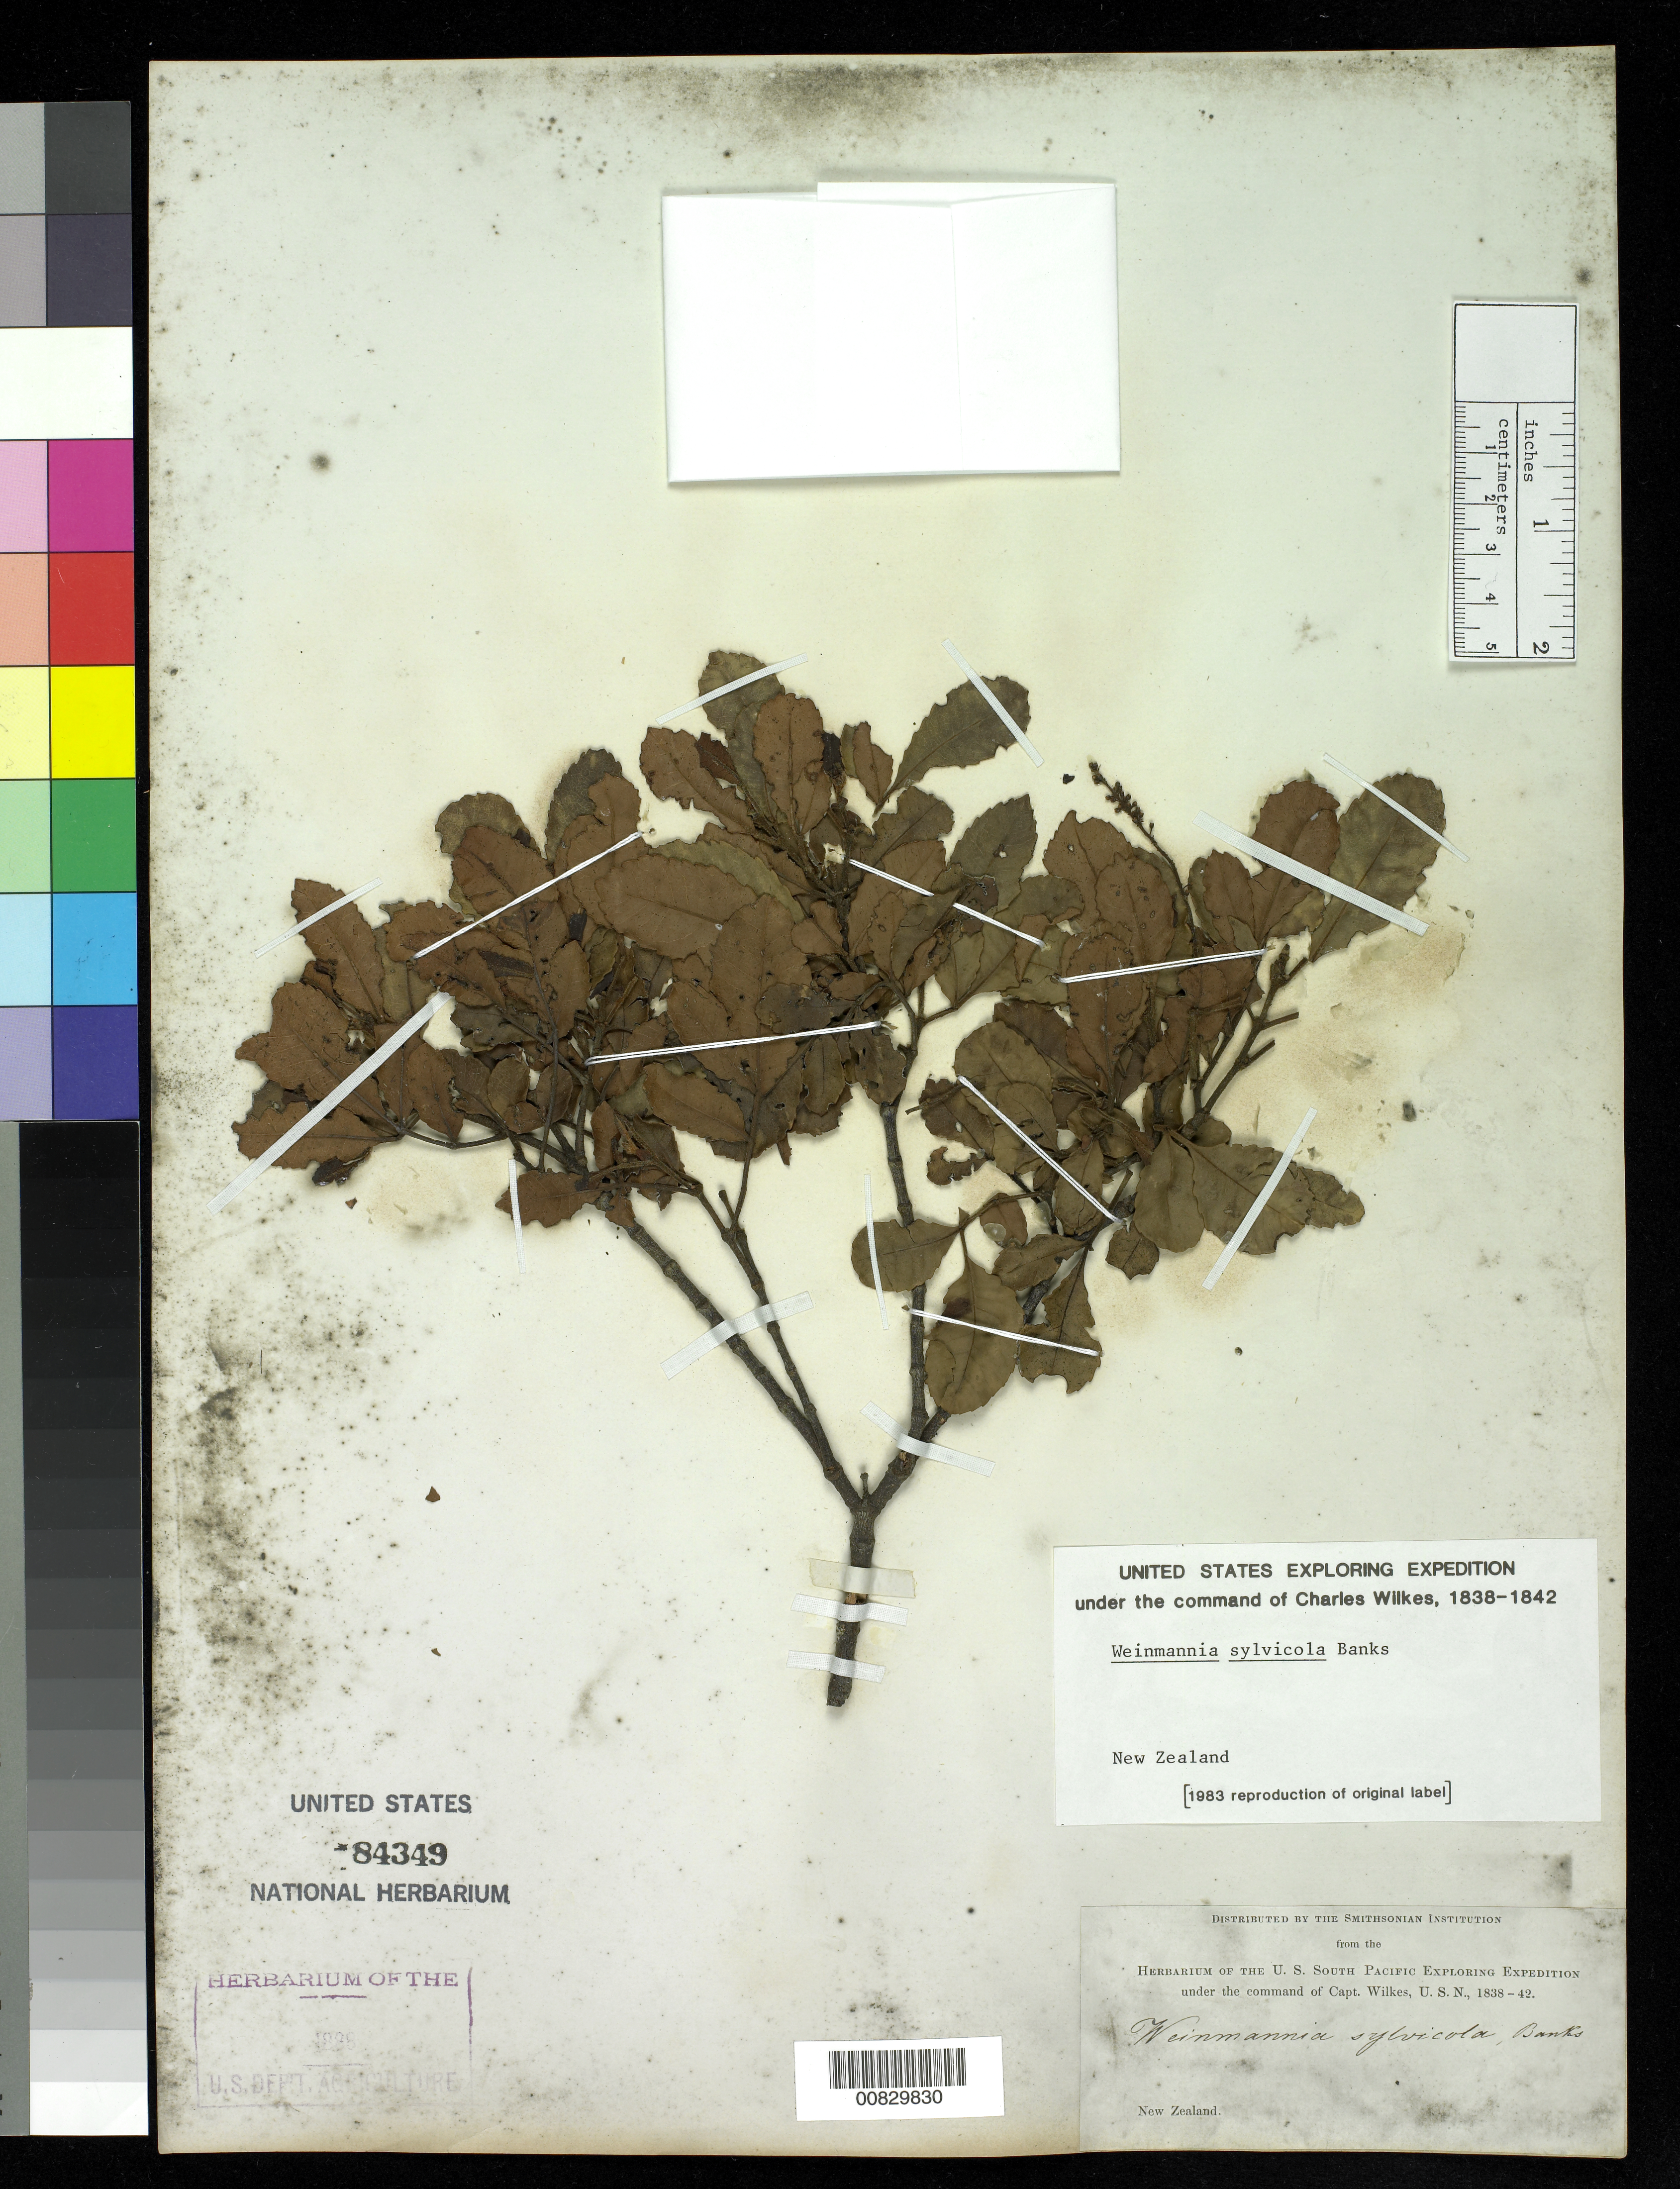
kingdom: Plantae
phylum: Tracheophyta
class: Magnoliopsida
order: Oxalidales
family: Cunoniaceae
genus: Pterophylla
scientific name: Pterophylla sylvicola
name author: (Sol. ex A. Cunn.) Pillon & H.C. Hopkins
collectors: Wilkes Explor. Exped.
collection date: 1838/1842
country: New Zealand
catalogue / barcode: US 84349